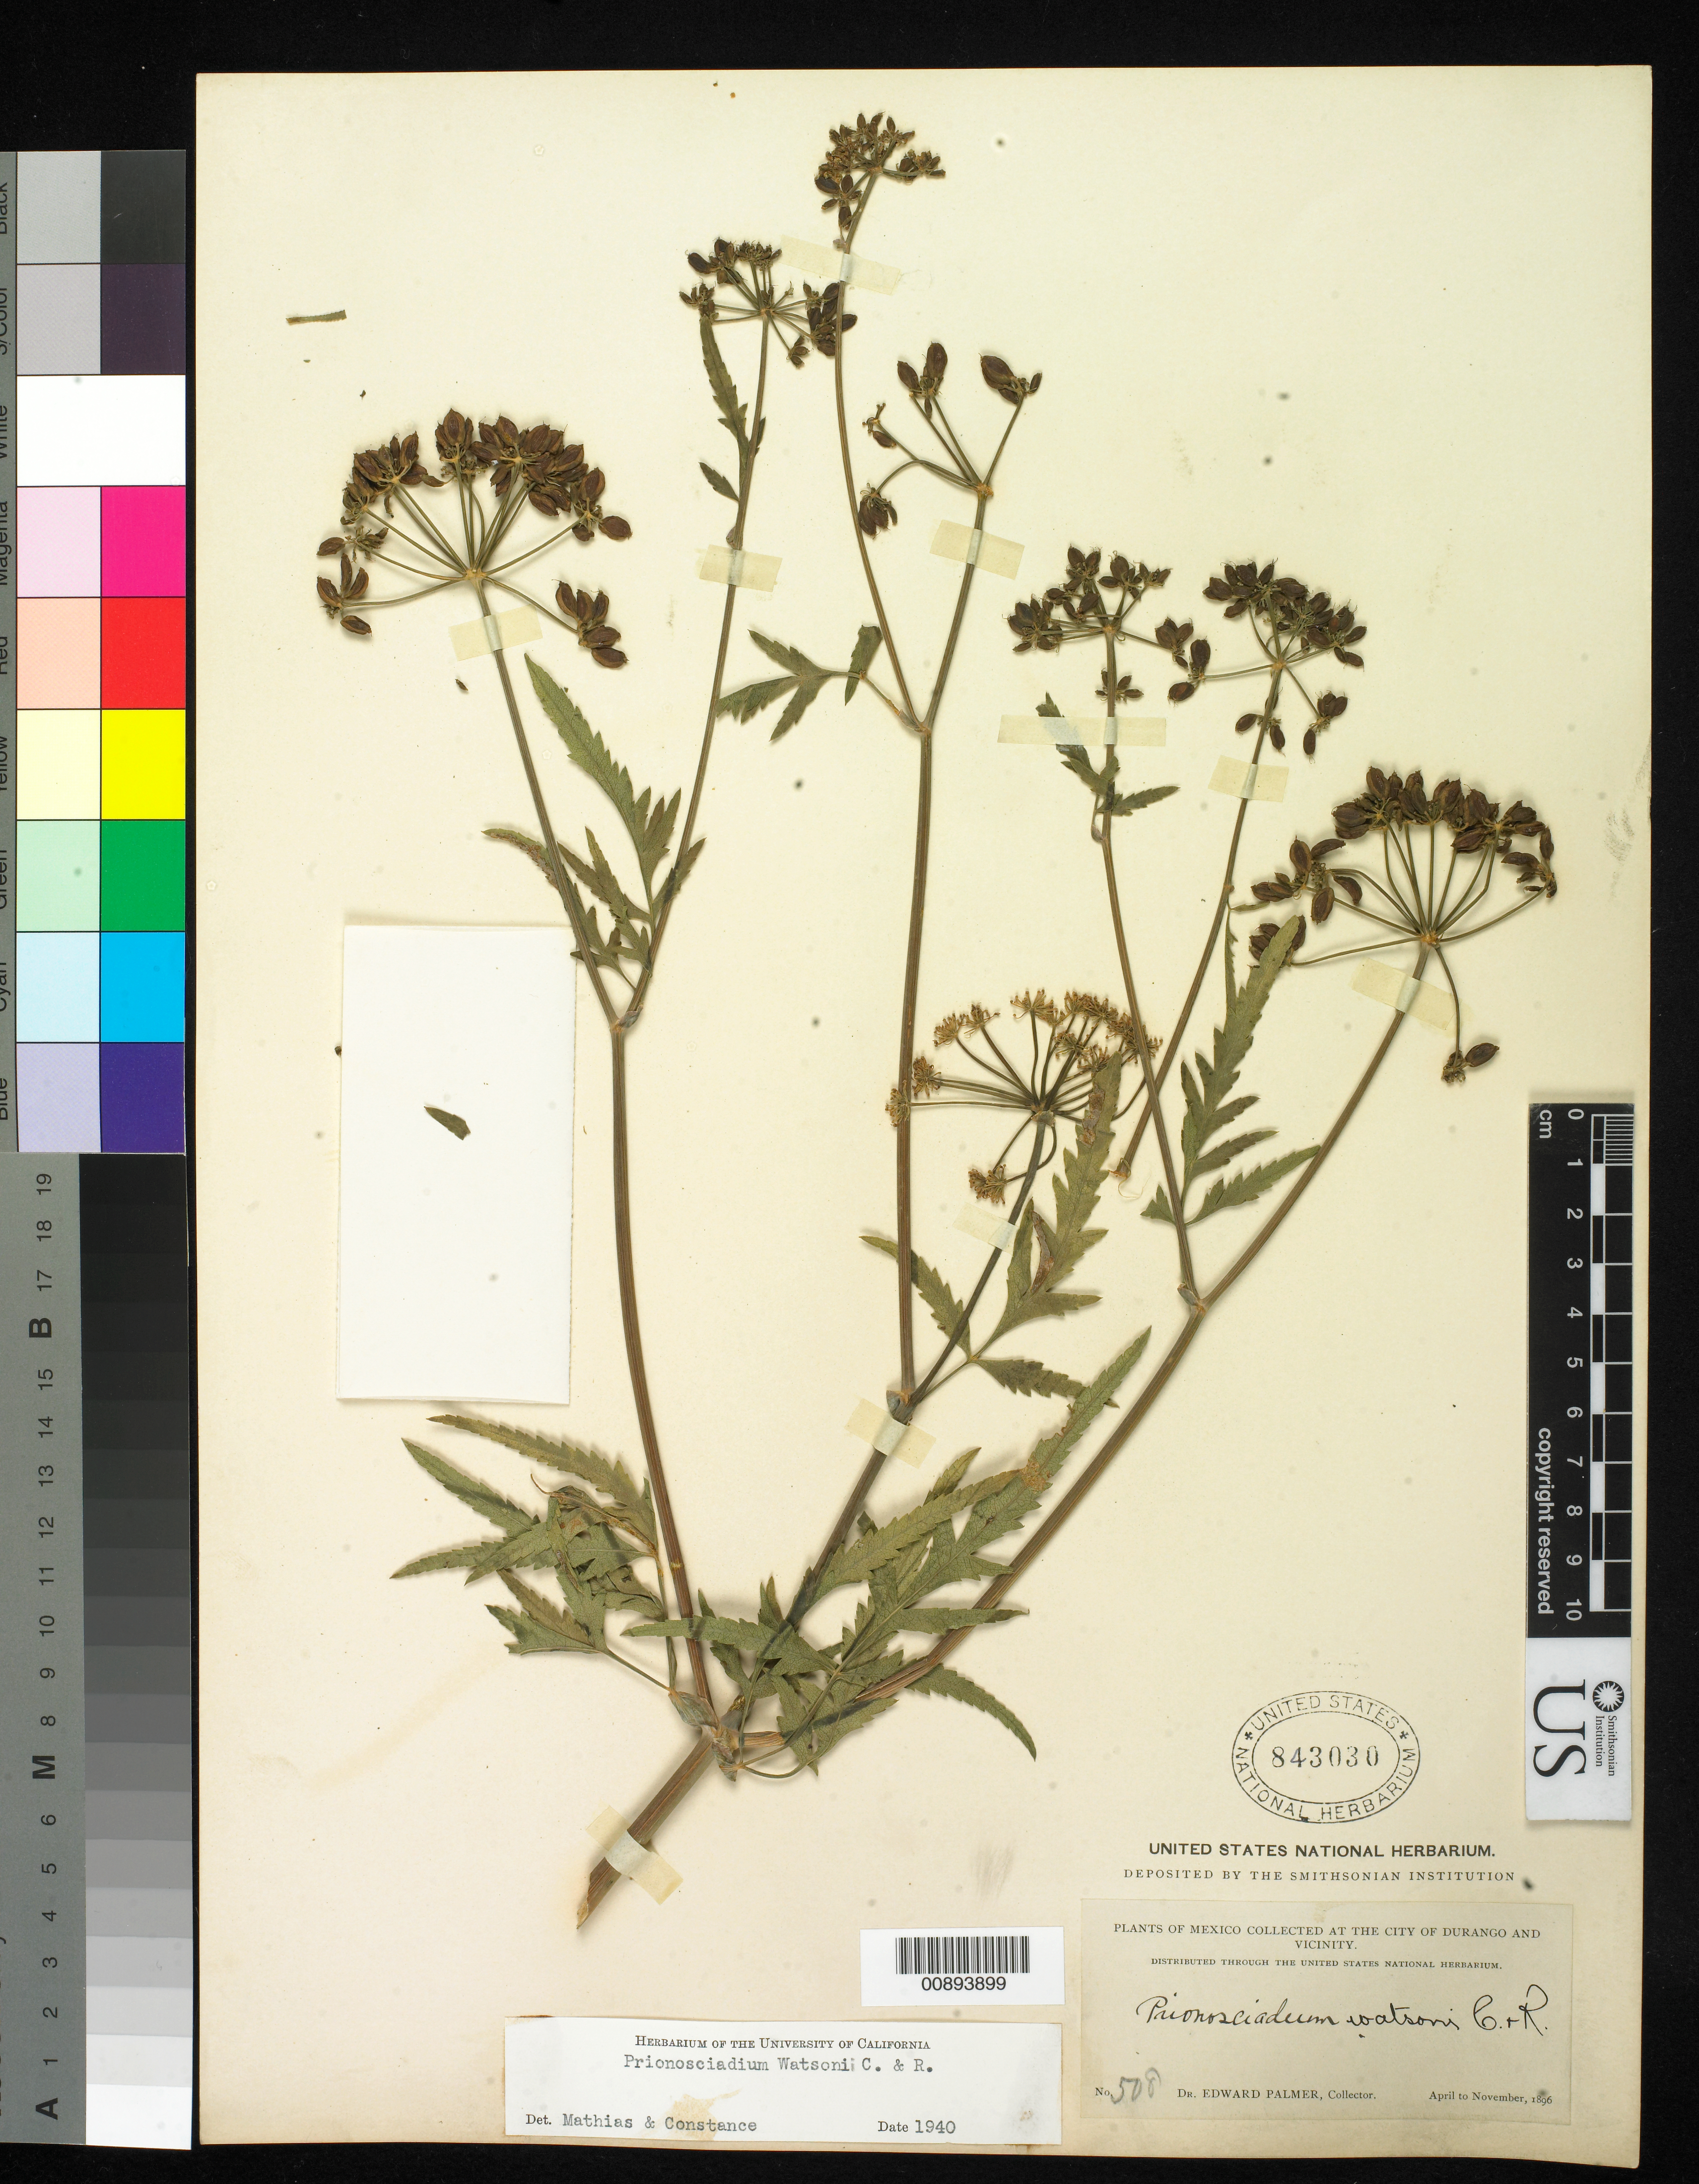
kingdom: Plantae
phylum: Tracheophyta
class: Magnoliopsida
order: Apiales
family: Apiaceae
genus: Prionosciadium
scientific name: Prionosciadium watsonii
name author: J.M. Coult. & Rose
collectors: E. Palmer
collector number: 508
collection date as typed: Apr 1896 to -- Nov 1896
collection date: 1896-04/1896-11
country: Mexico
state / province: Durango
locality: City of Durango and vicinity.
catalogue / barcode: US 843030